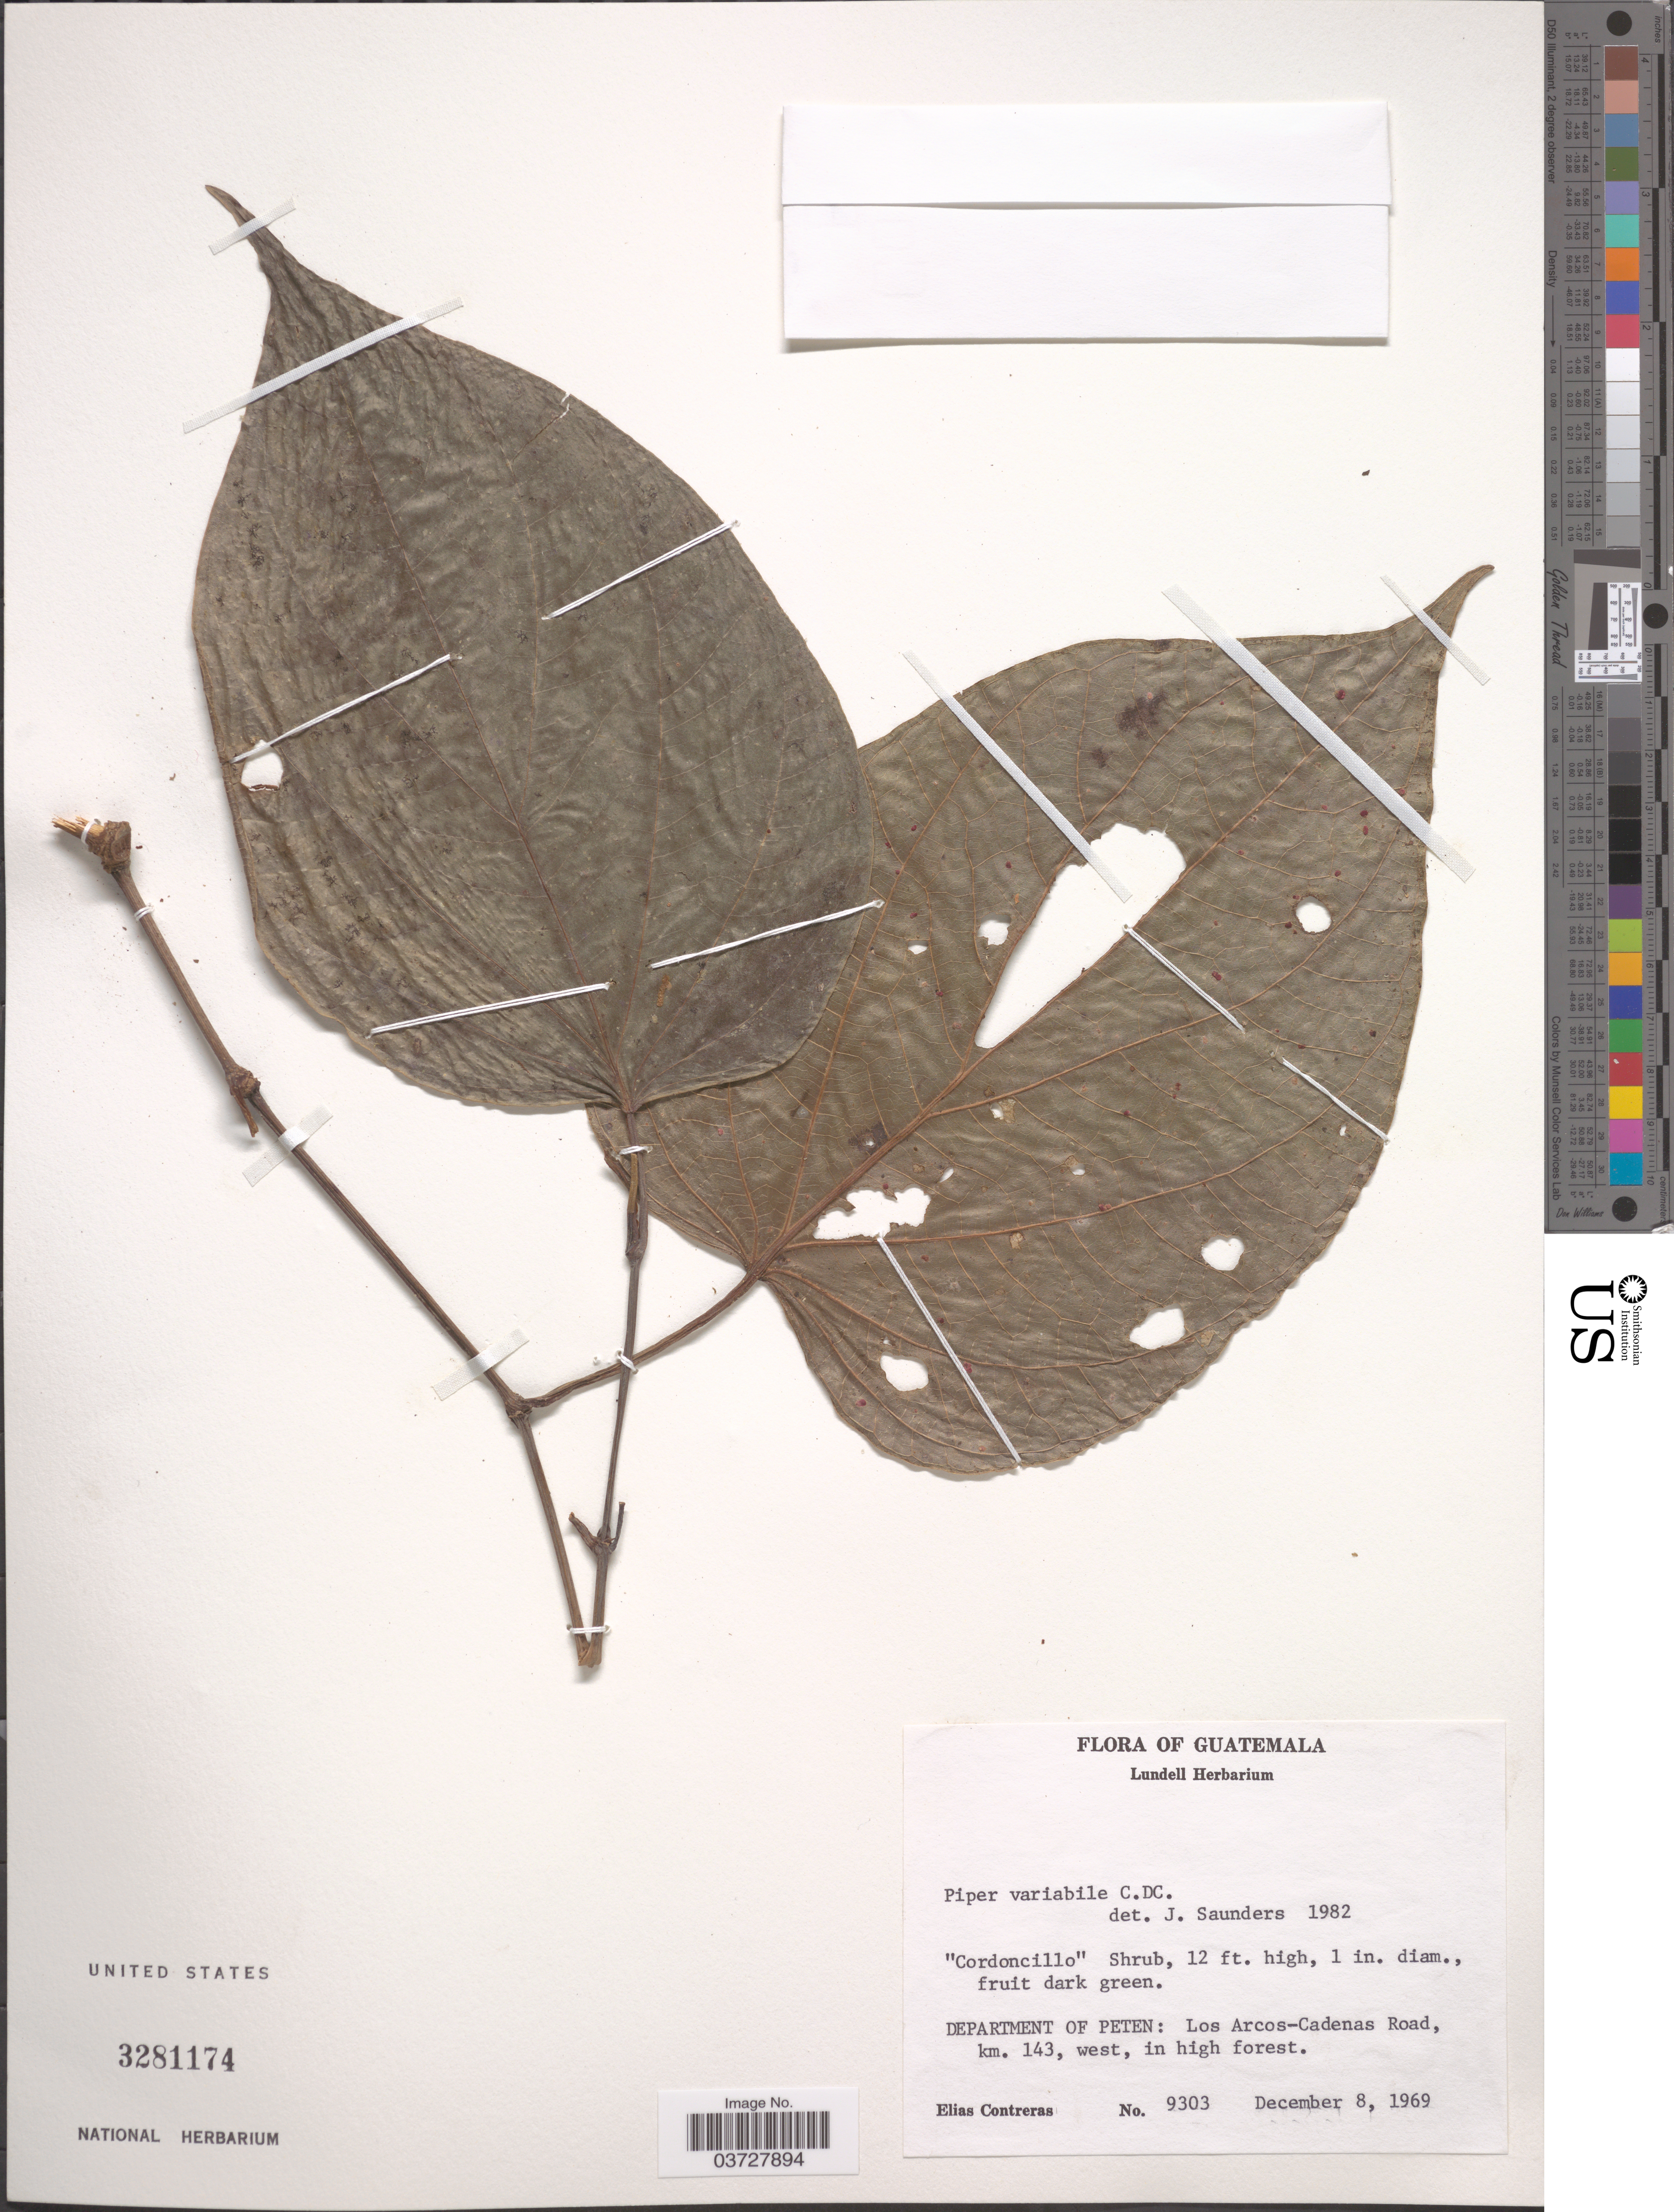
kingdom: Plantae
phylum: Tracheophyta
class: Magnoliopsida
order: Piperales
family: Piperaceae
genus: Piper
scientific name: Piper variabile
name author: C. DC.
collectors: E. Contreras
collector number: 9303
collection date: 1969-12-08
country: Guatemala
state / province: El Peten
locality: Department of Peten: Los Arcos-Cadenas Road, km. 143, west.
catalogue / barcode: US 3281174